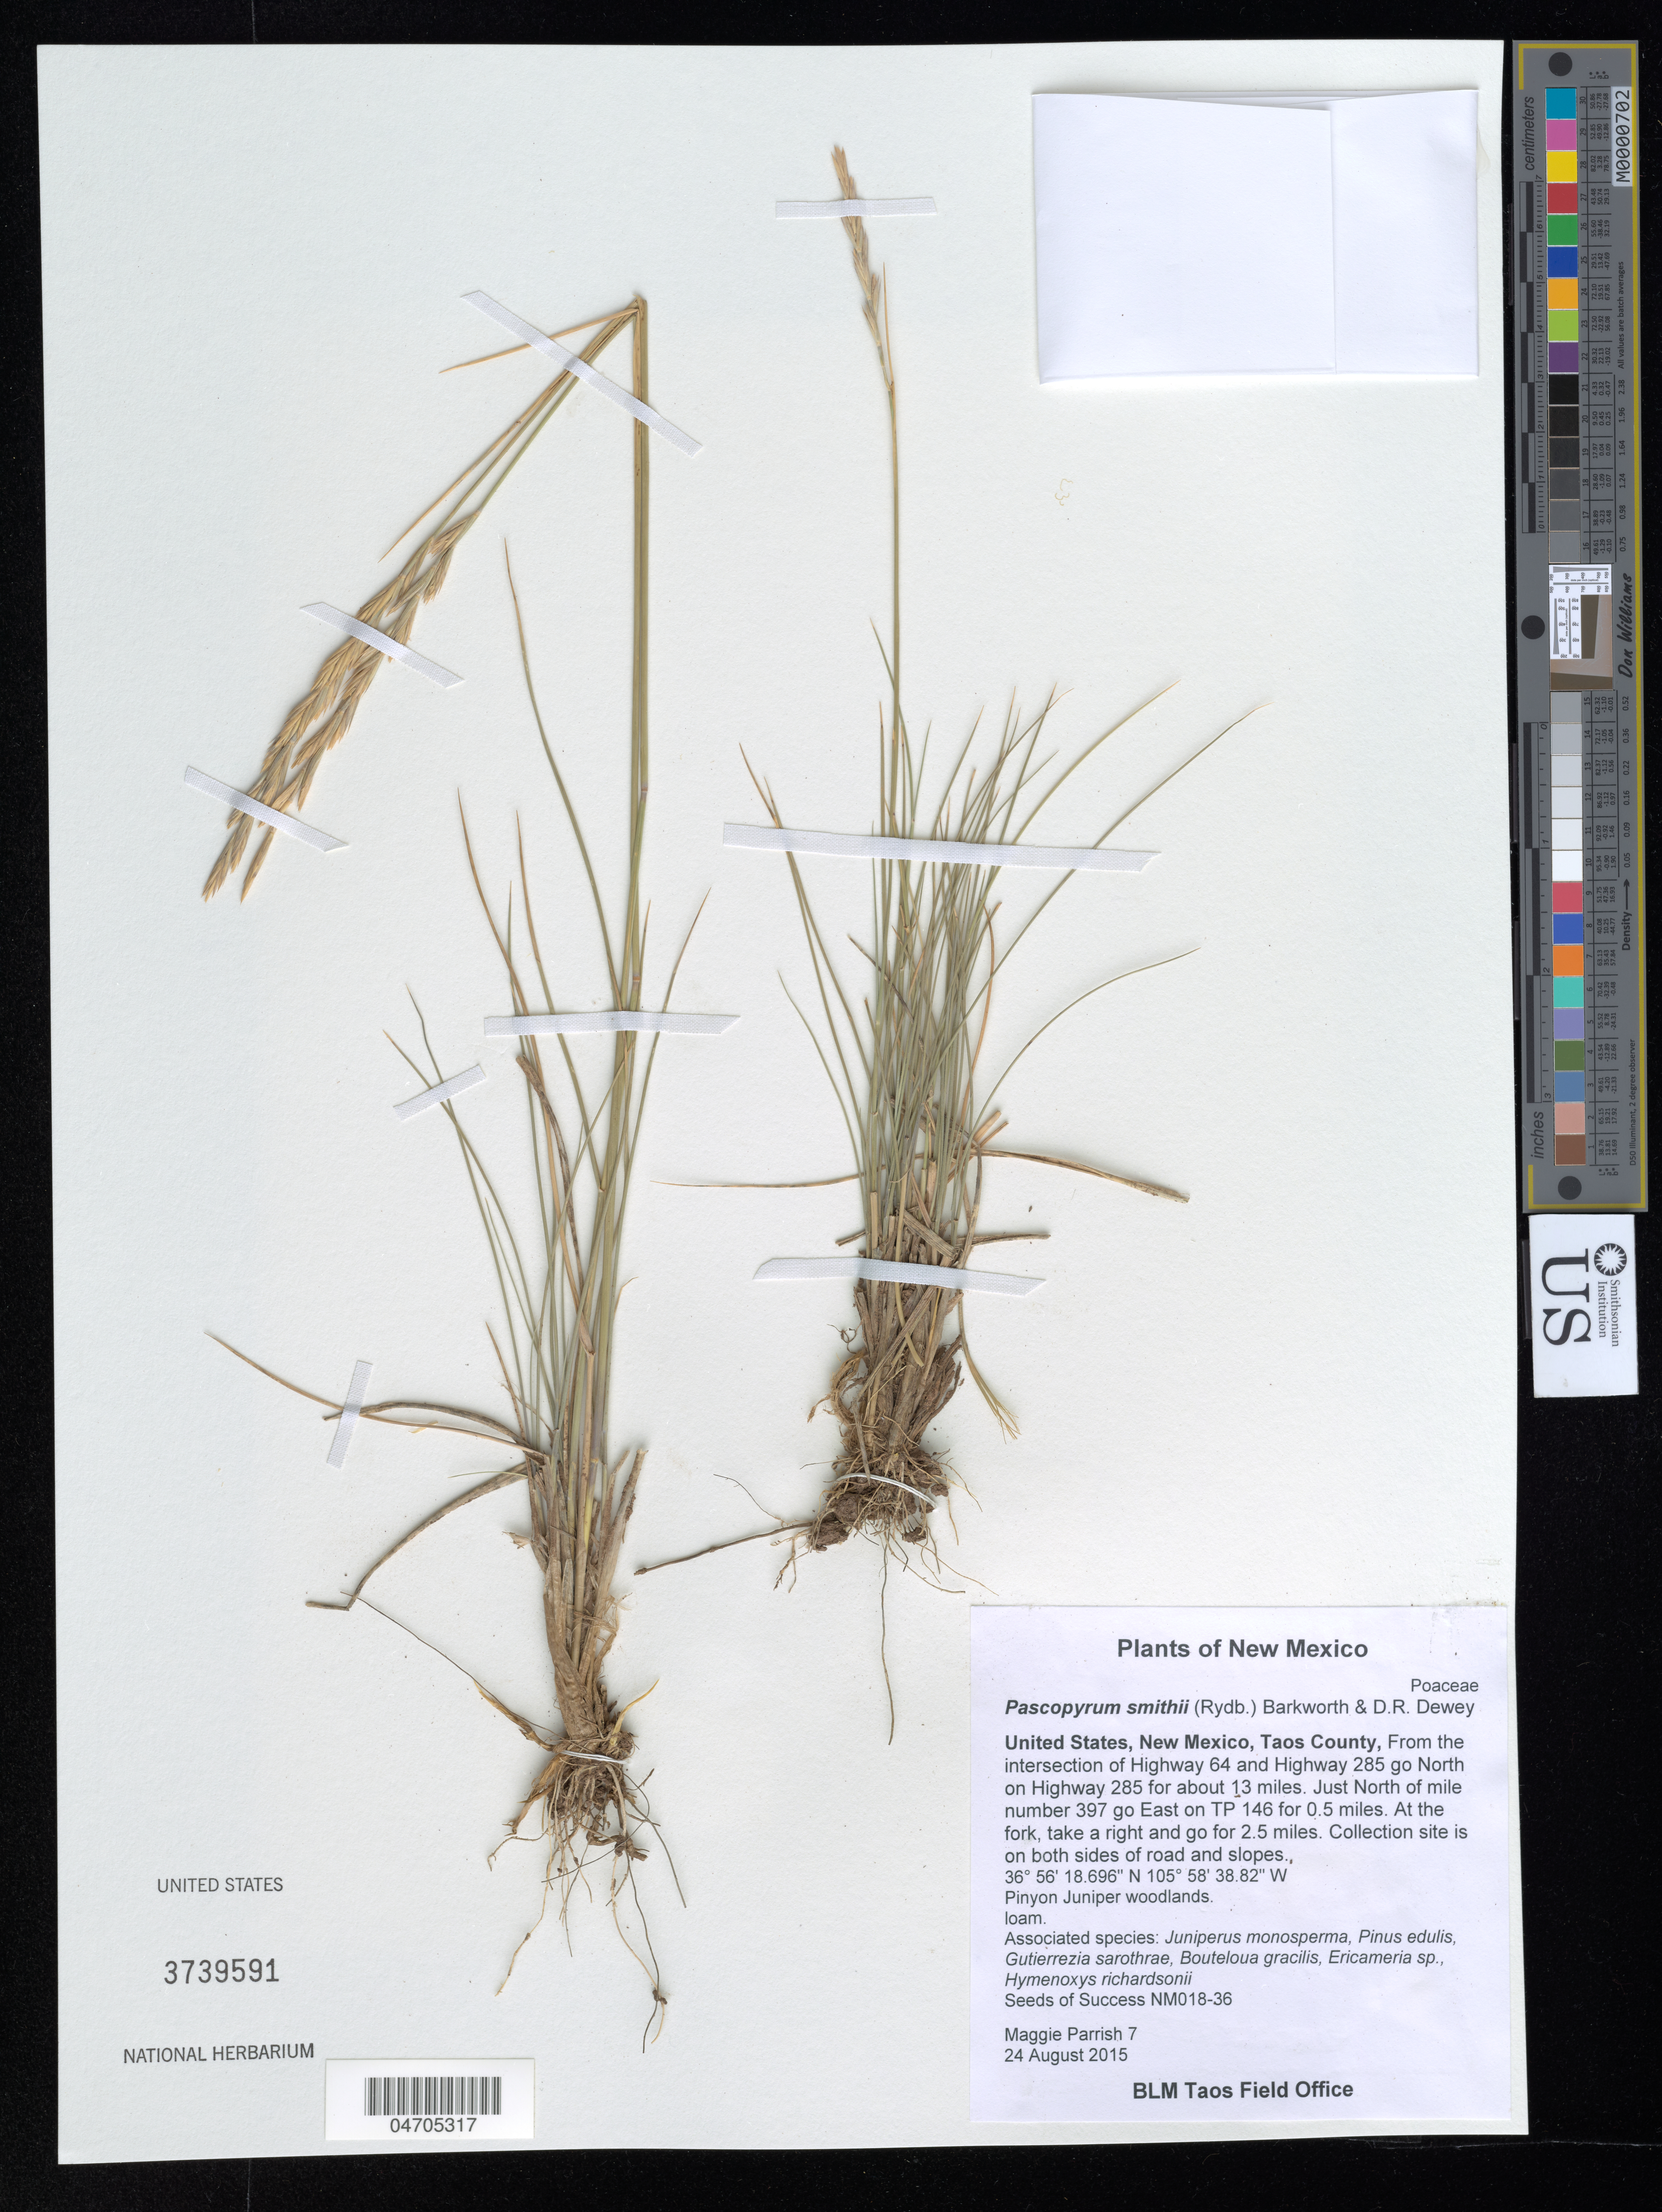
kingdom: Plantae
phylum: Tracheophyta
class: Liliopsida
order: Poales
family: Poaceae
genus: Pascopyrum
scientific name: Pascopyrum smithii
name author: (Rydb.) Barkworth & Dewey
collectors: M. Parrish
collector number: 7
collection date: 2015-08-24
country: United States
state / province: New Mexico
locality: Taos County, From the intersection of Highway 64 and Highway 285 go North on Highway 285 for about 13 miles. Just North of mile number 397 go East on TP 146 for 0.5 miles. At the fork, take a right and go for 2.5 miles. Collection site is on both sides of road and slopes.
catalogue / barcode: US 3739591